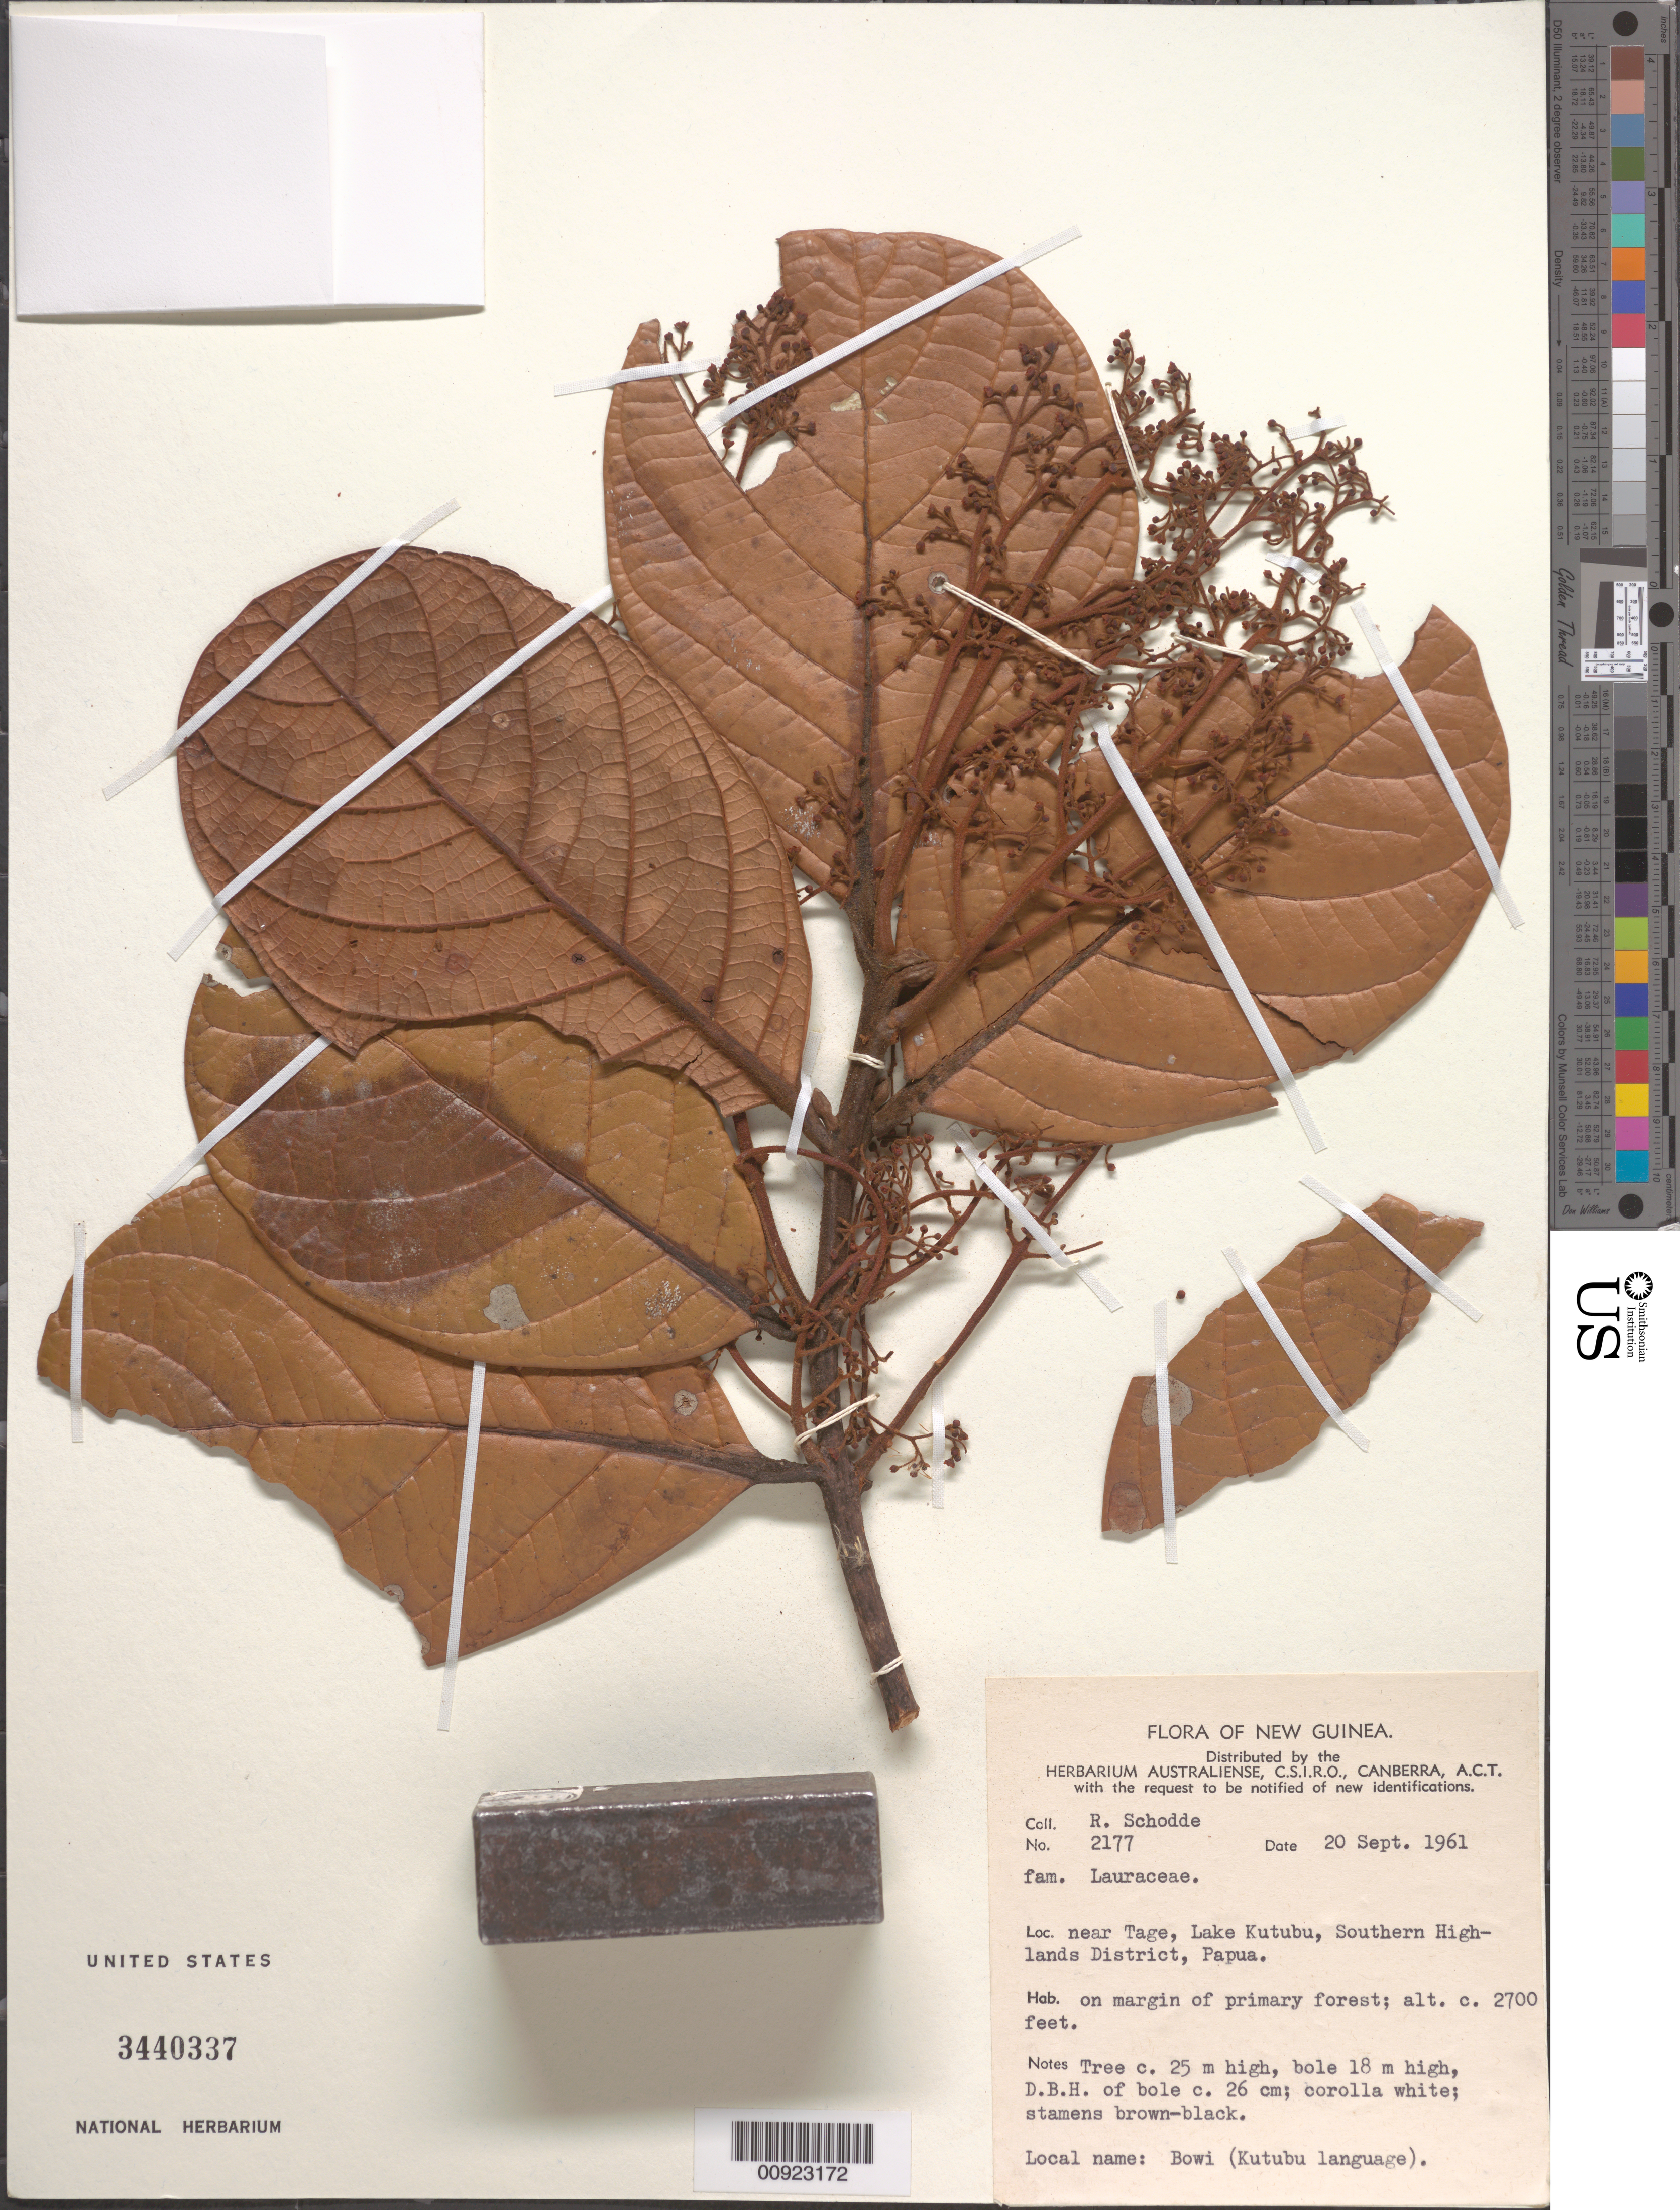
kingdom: Plantae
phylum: Tracheophyta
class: Magnoliopsida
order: Laurales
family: Lauraceae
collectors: R. Schodde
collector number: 2177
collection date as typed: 20 Sep 1961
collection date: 1961-09-20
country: Papua New Guinea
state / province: Southern Highlands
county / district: Lake Kutubu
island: New Guinea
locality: near Tage, Lake Kutubu, Southern Highlands District, Papua.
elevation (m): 823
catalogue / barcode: US 3440337